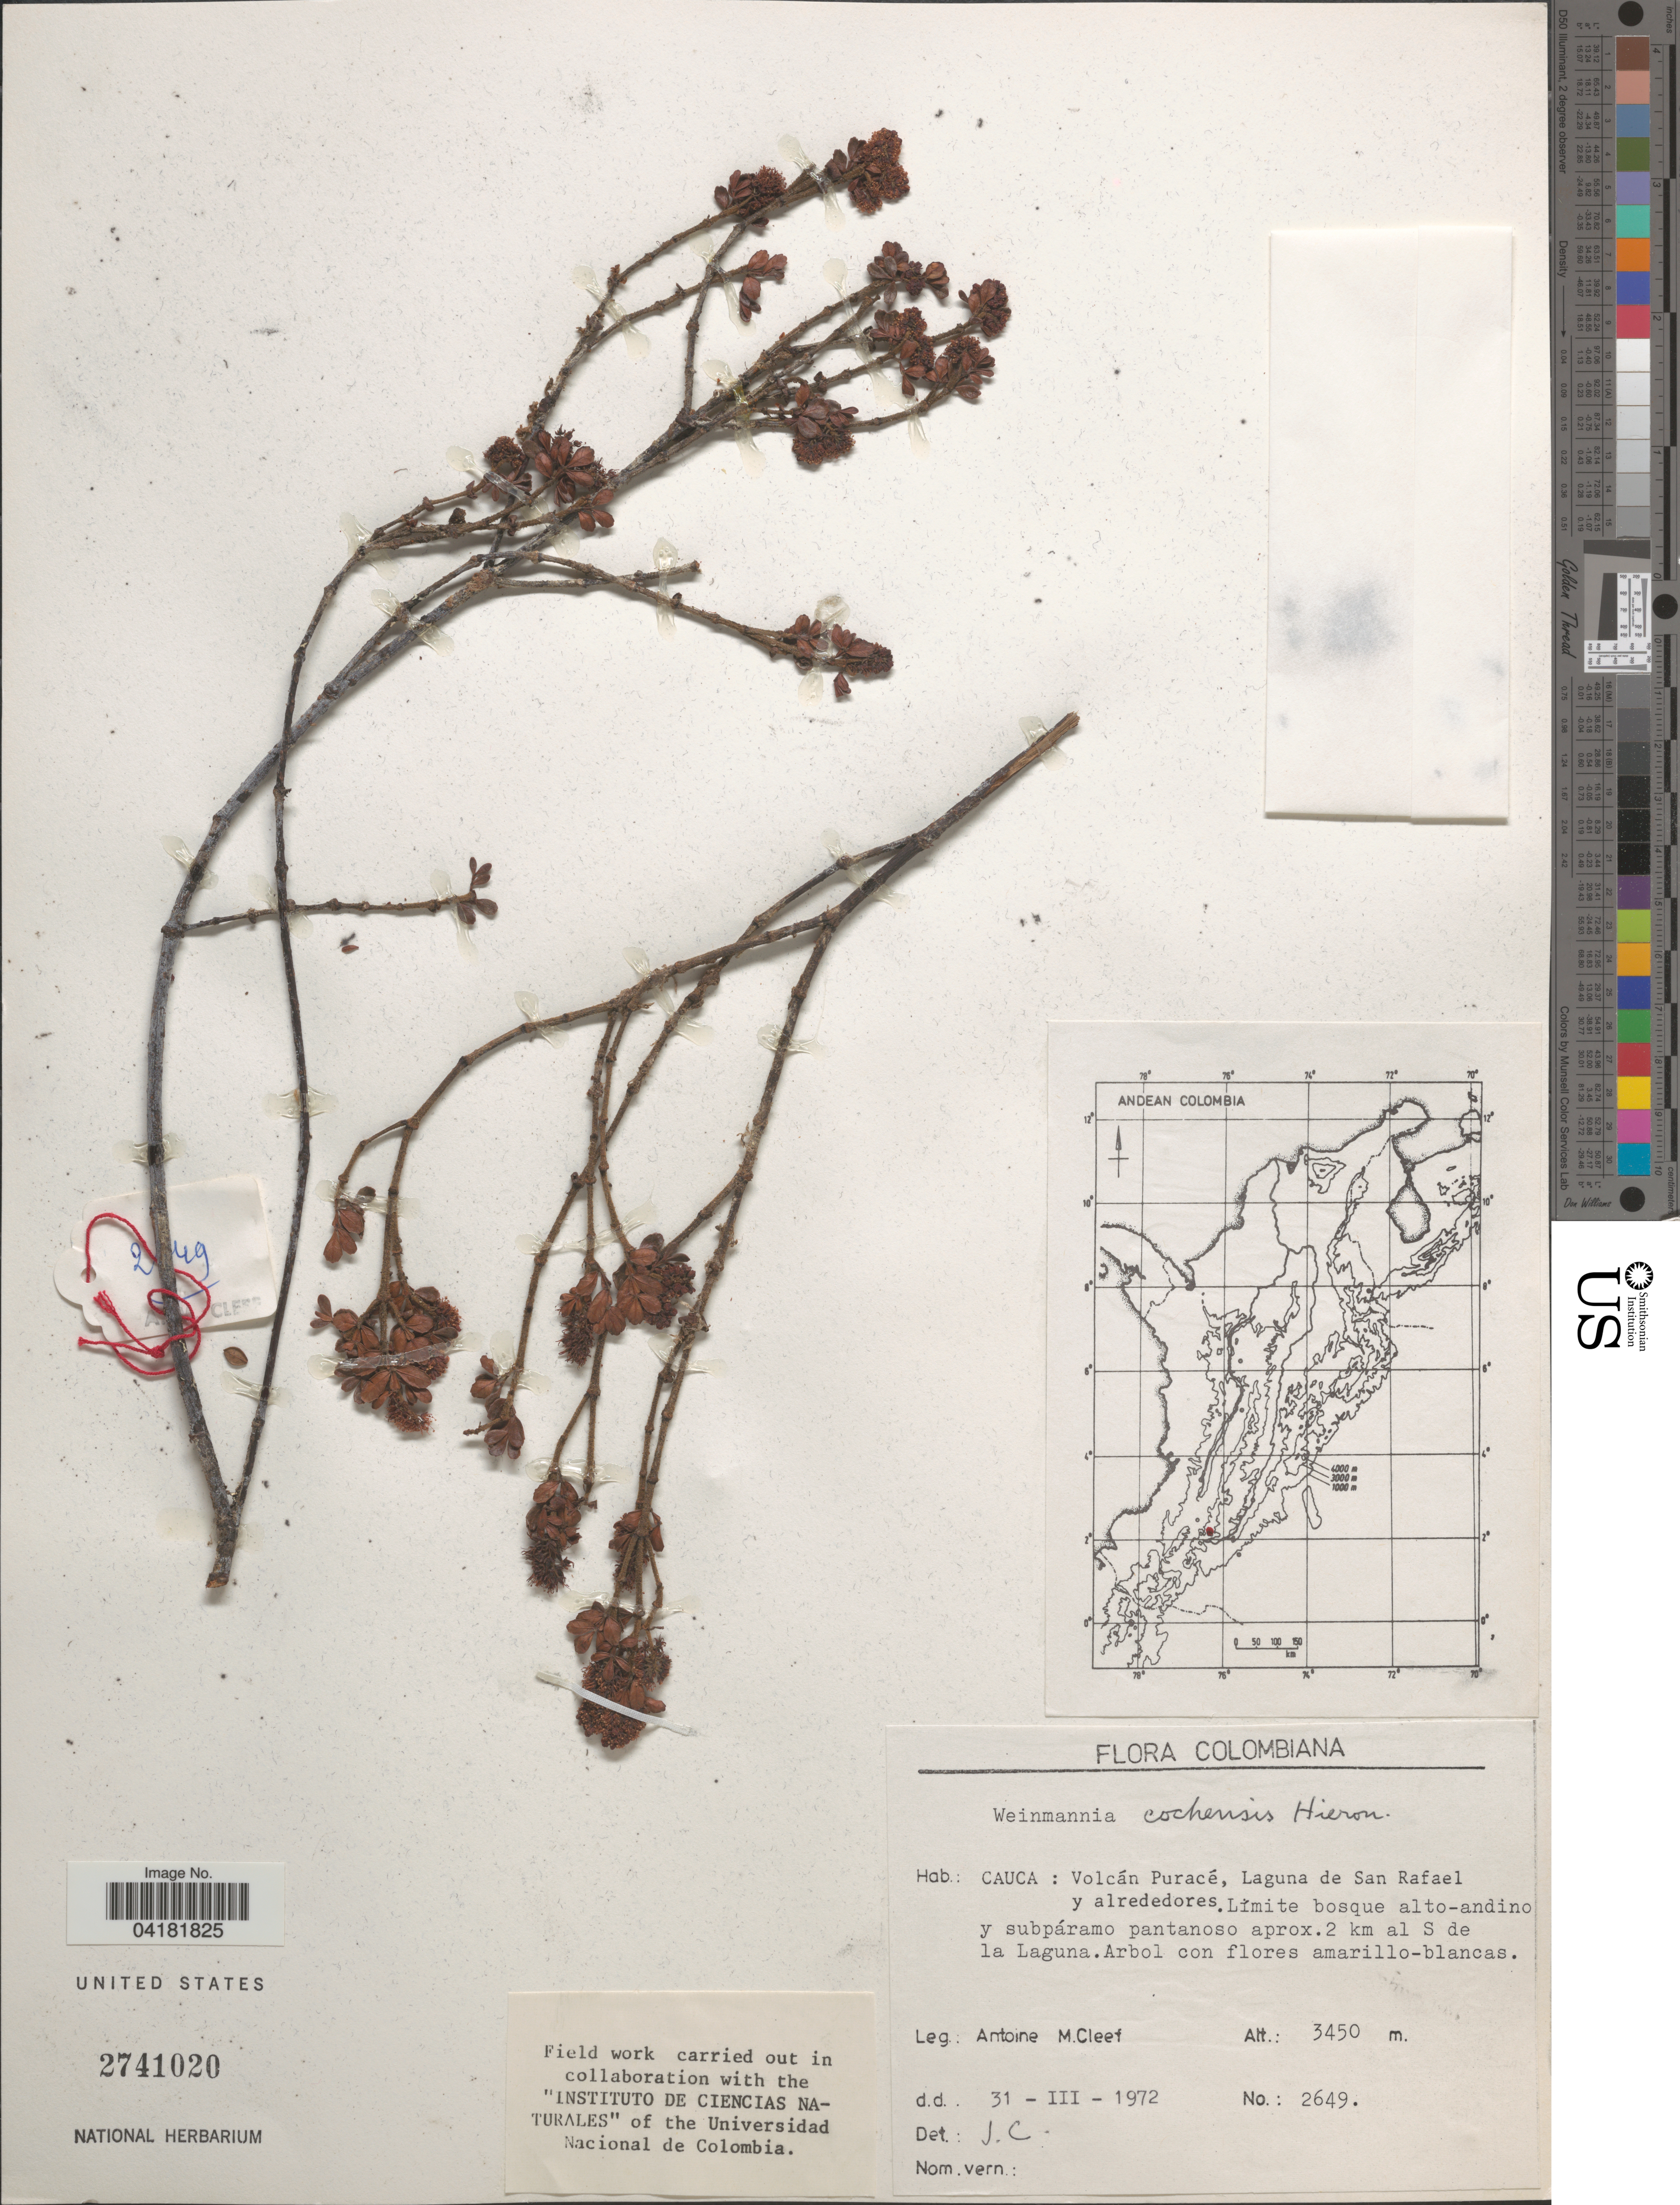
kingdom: Plantae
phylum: Tracheophyta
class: Magnoliopsida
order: Oxalidales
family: Cunoniaceae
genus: Weinmannia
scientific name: Weinmannia cochensis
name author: Hieron.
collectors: A. M. Cleef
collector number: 2649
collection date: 1972-03-31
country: Colombia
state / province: Cauca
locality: Colombiana. Volcán Puracé, Laguna de San Rafael y alrededores. Límite bosque alto-andino y subpáramo pantanoso aprox. 2 km al S de la Laguna.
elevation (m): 3450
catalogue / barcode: US 2741020